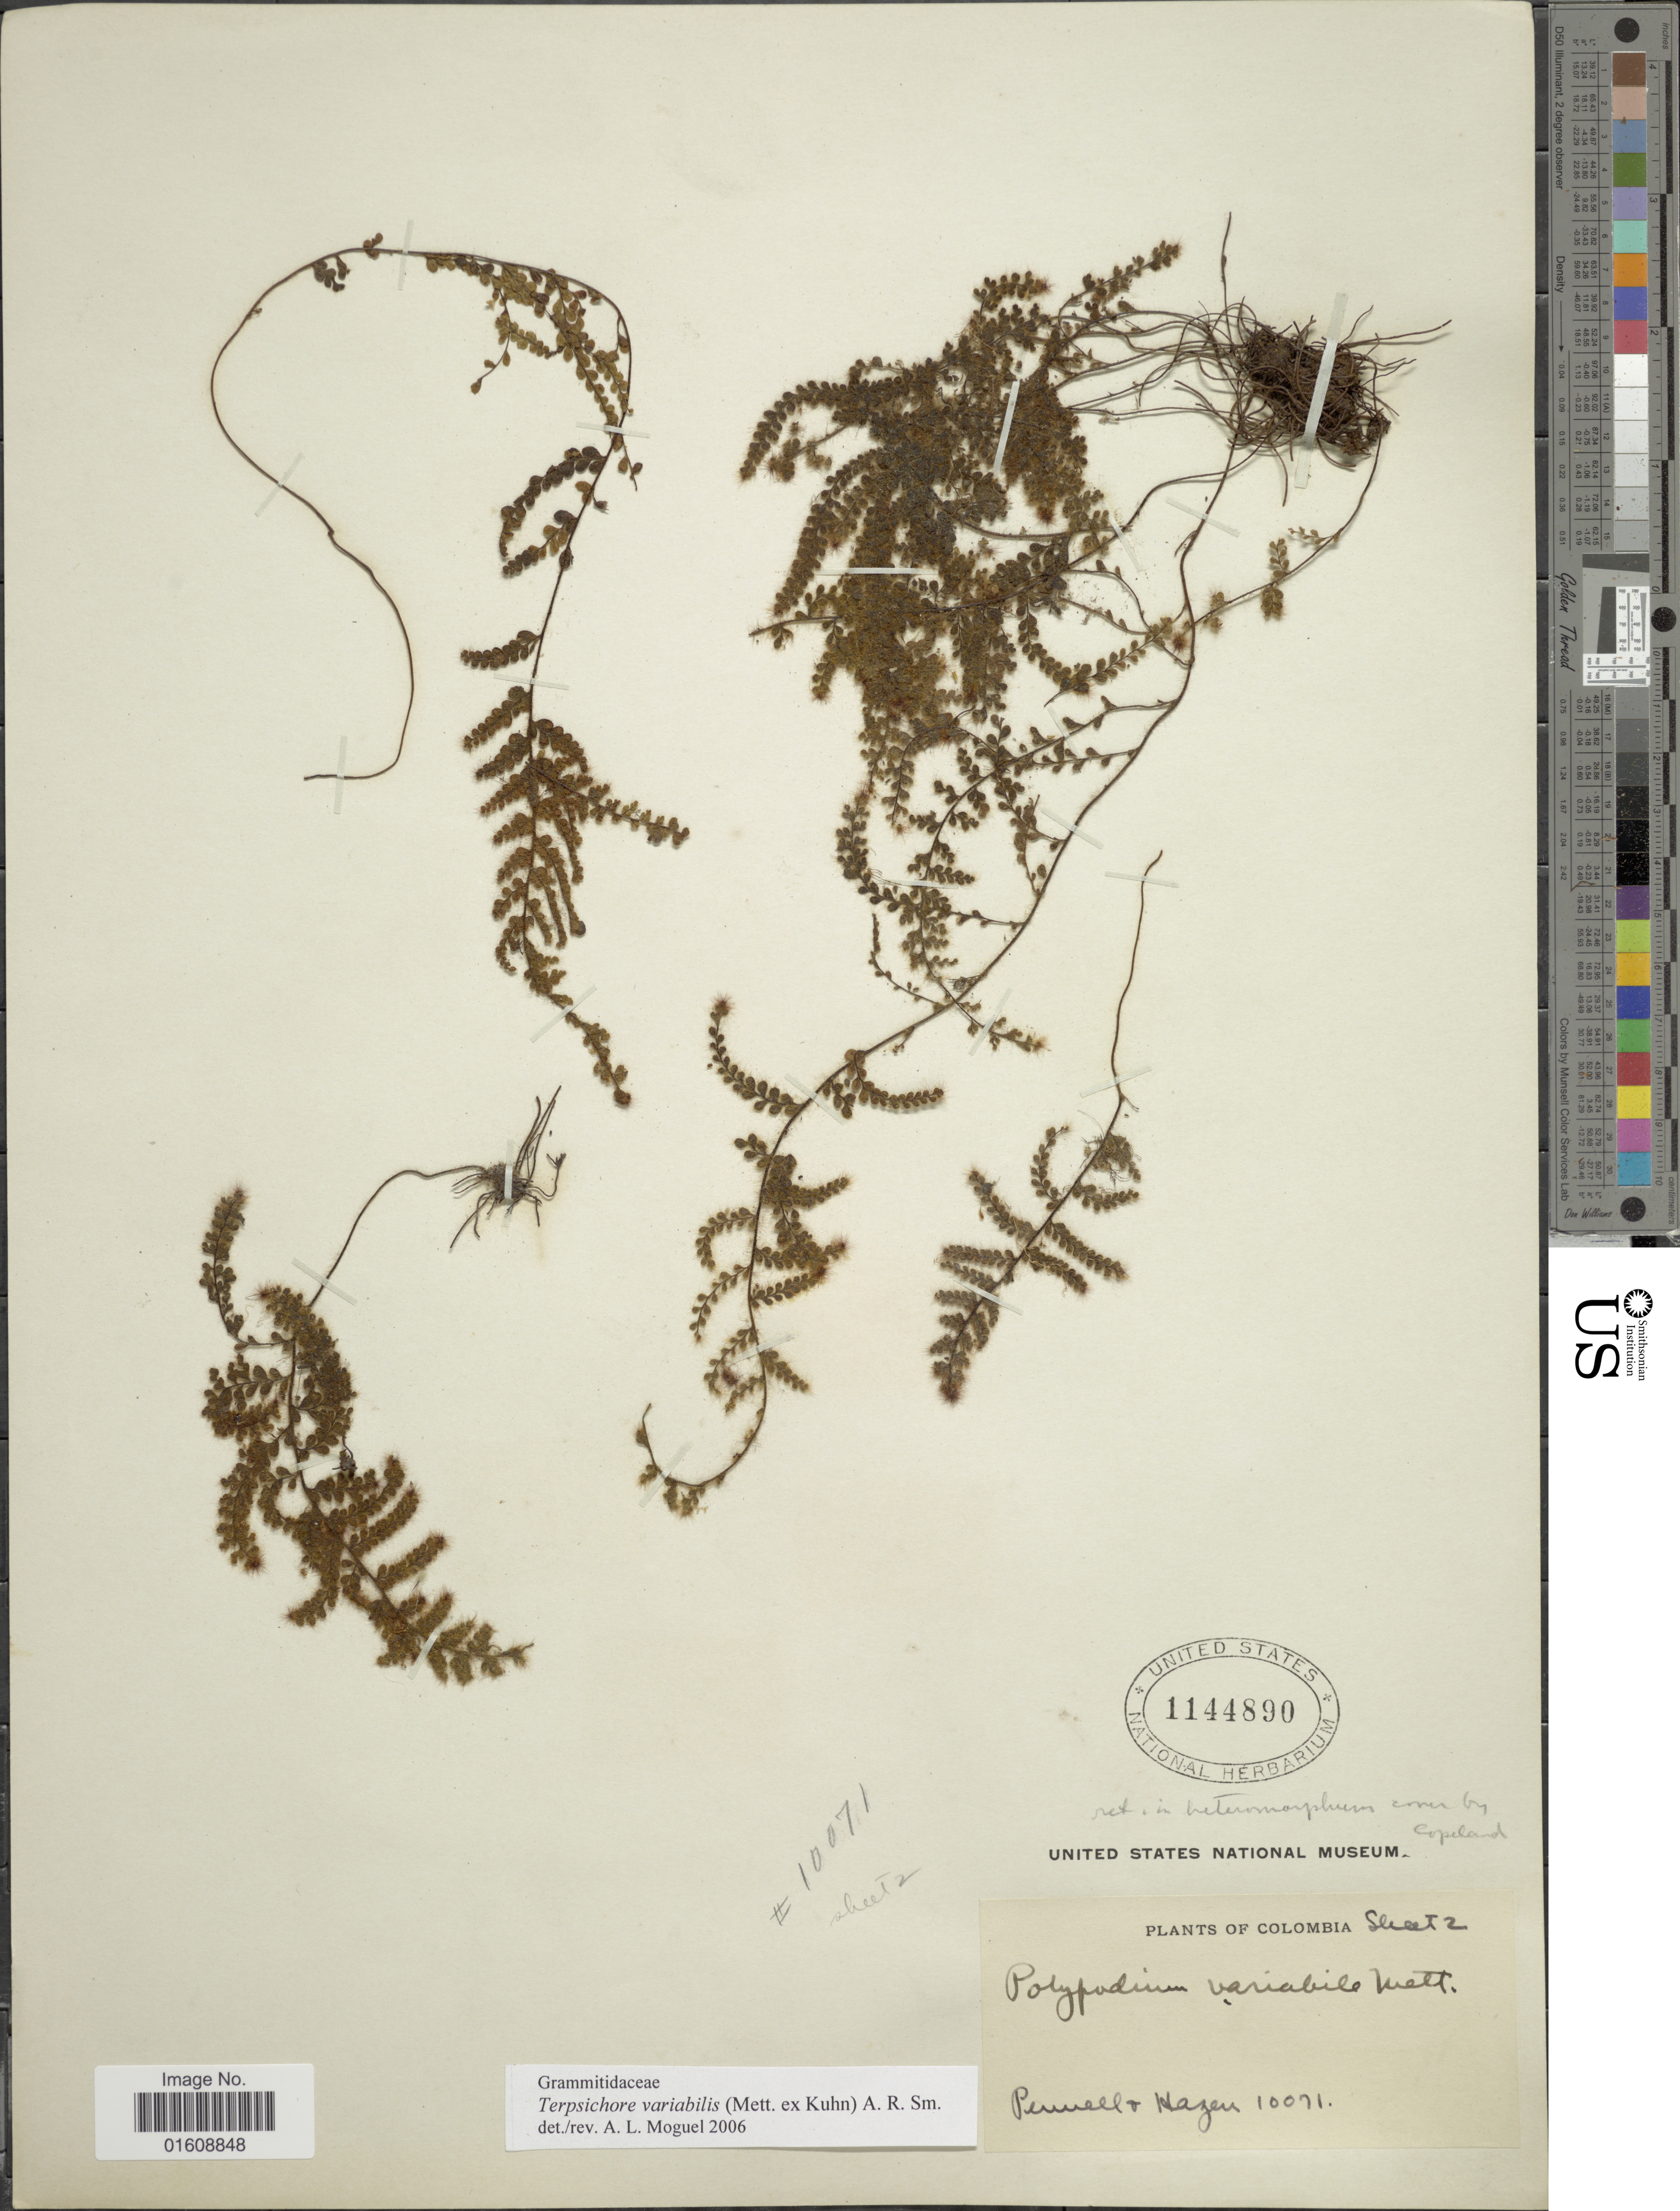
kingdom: Plantae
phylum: Tracheophyta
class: Polypodiopsida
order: Polypodiales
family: Polypodiaceae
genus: Alansmia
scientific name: Alansmia variabilis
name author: (Mett.) Moguel & M. Kessler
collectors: -. Pennell & Hazen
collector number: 100711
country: Colombia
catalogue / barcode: US 1144890